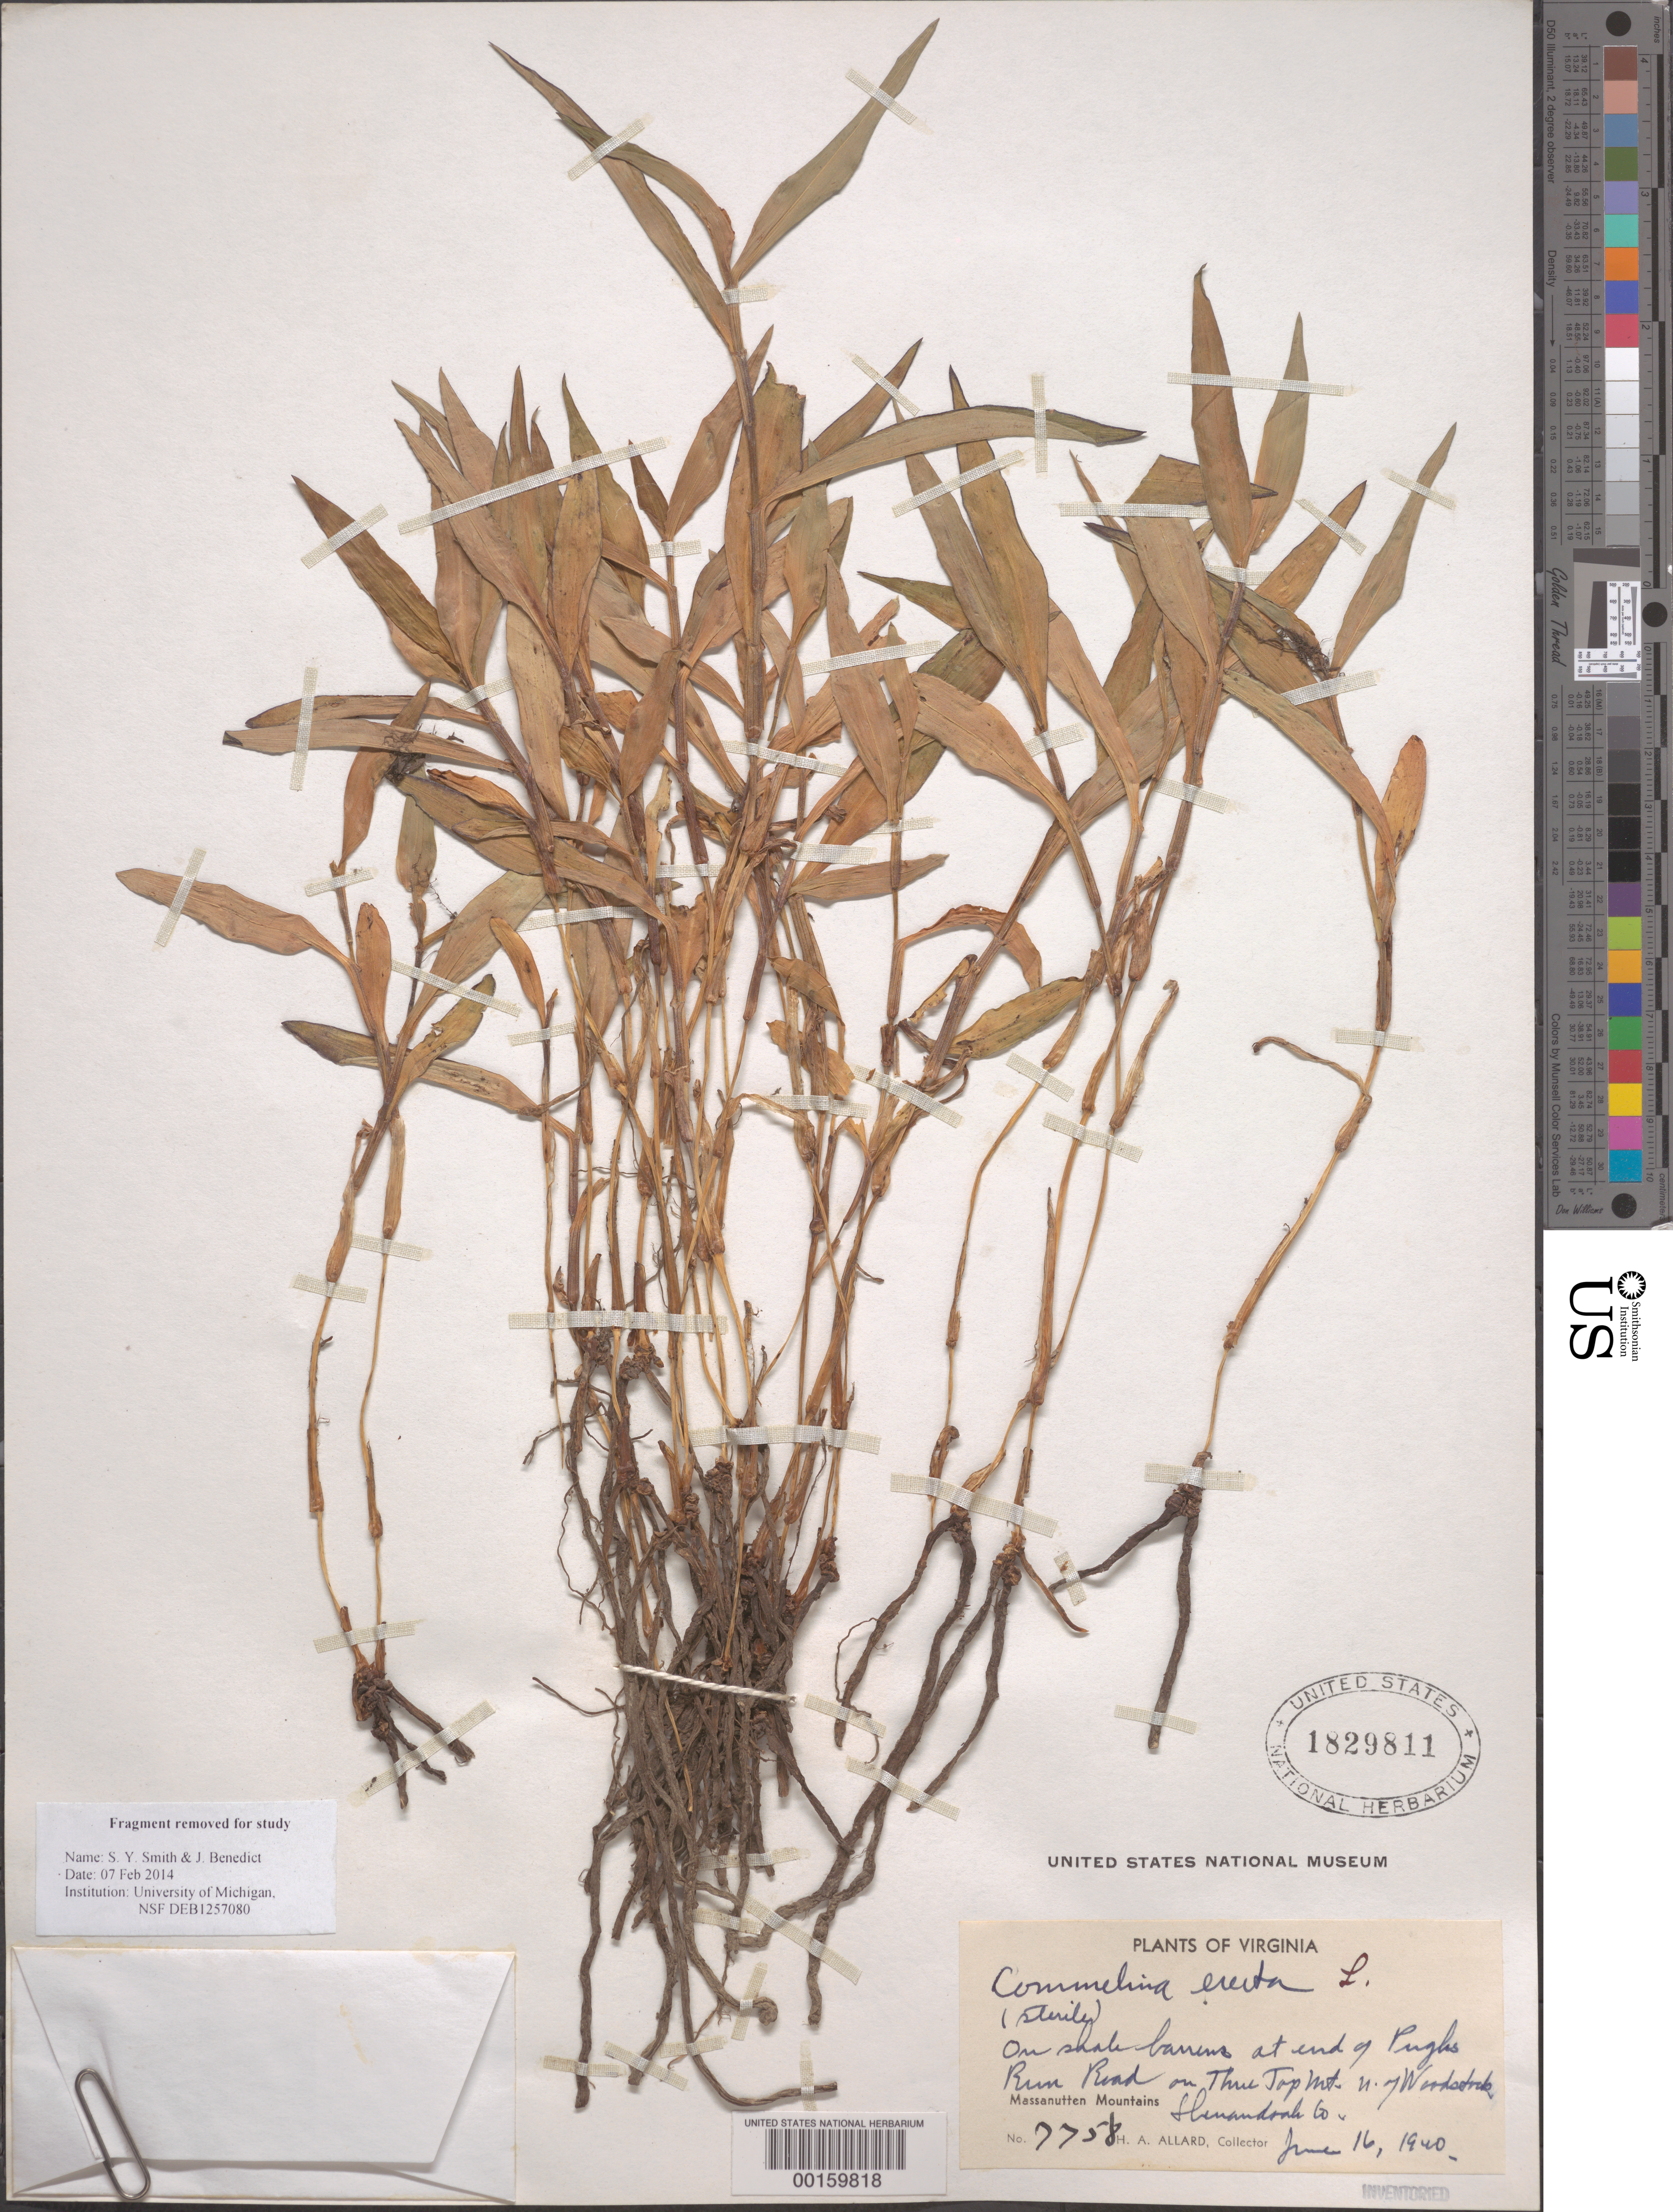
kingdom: Plantae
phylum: Tracheophyta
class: Liliopsida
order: Commelinales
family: Commelinaceae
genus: Commelina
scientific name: Commelina erecta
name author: L.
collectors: H. A. Allard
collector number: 7758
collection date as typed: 16 Jun 1940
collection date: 1940-06-16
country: United States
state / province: Virginia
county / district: Shenandoah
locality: End of pugh's run rd. on three top mt. massanutten mts., n of woodstock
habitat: On shale barrens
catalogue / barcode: US 1829811